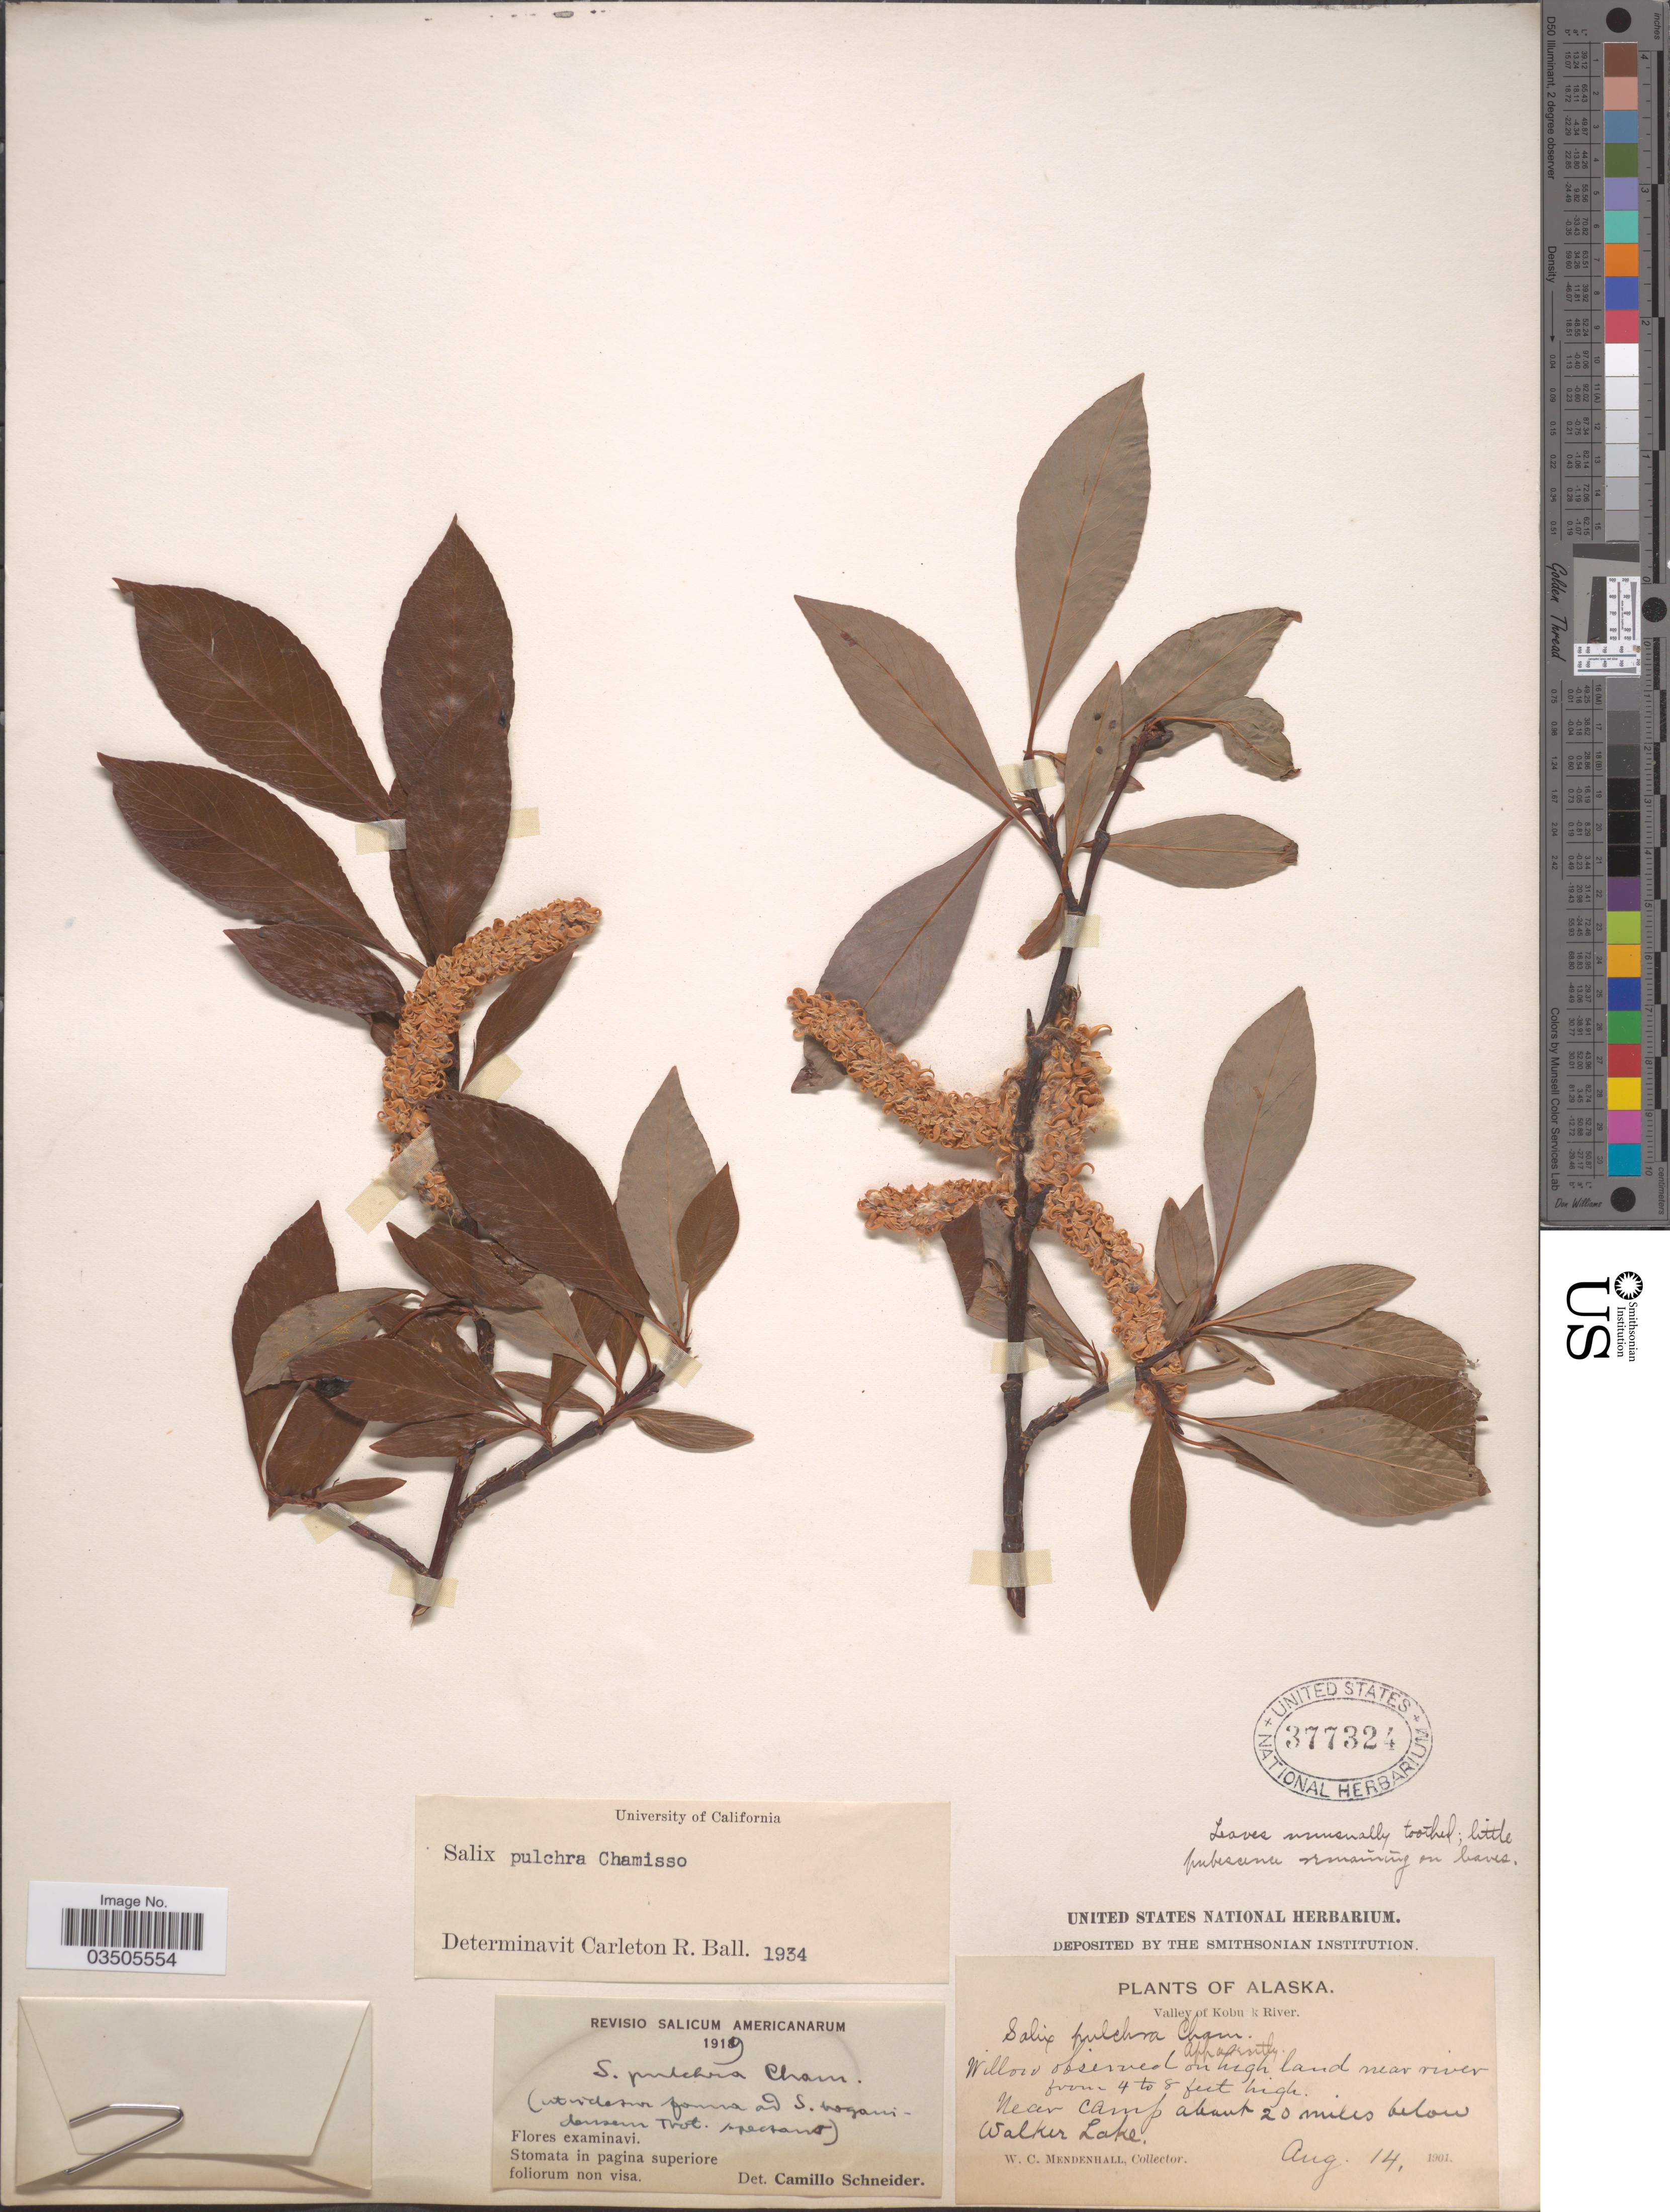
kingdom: Plantae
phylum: Tracheophyta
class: Magnoliopsida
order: Malpighiales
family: Salicaceae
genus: Salix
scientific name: Salix pulchra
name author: Cham.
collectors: W. Mendenhall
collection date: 1901-08-14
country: United States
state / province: Alaska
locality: Valley of Kobuk River. Near camp about 20 miles below Walker Lake.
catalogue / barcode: US 377324